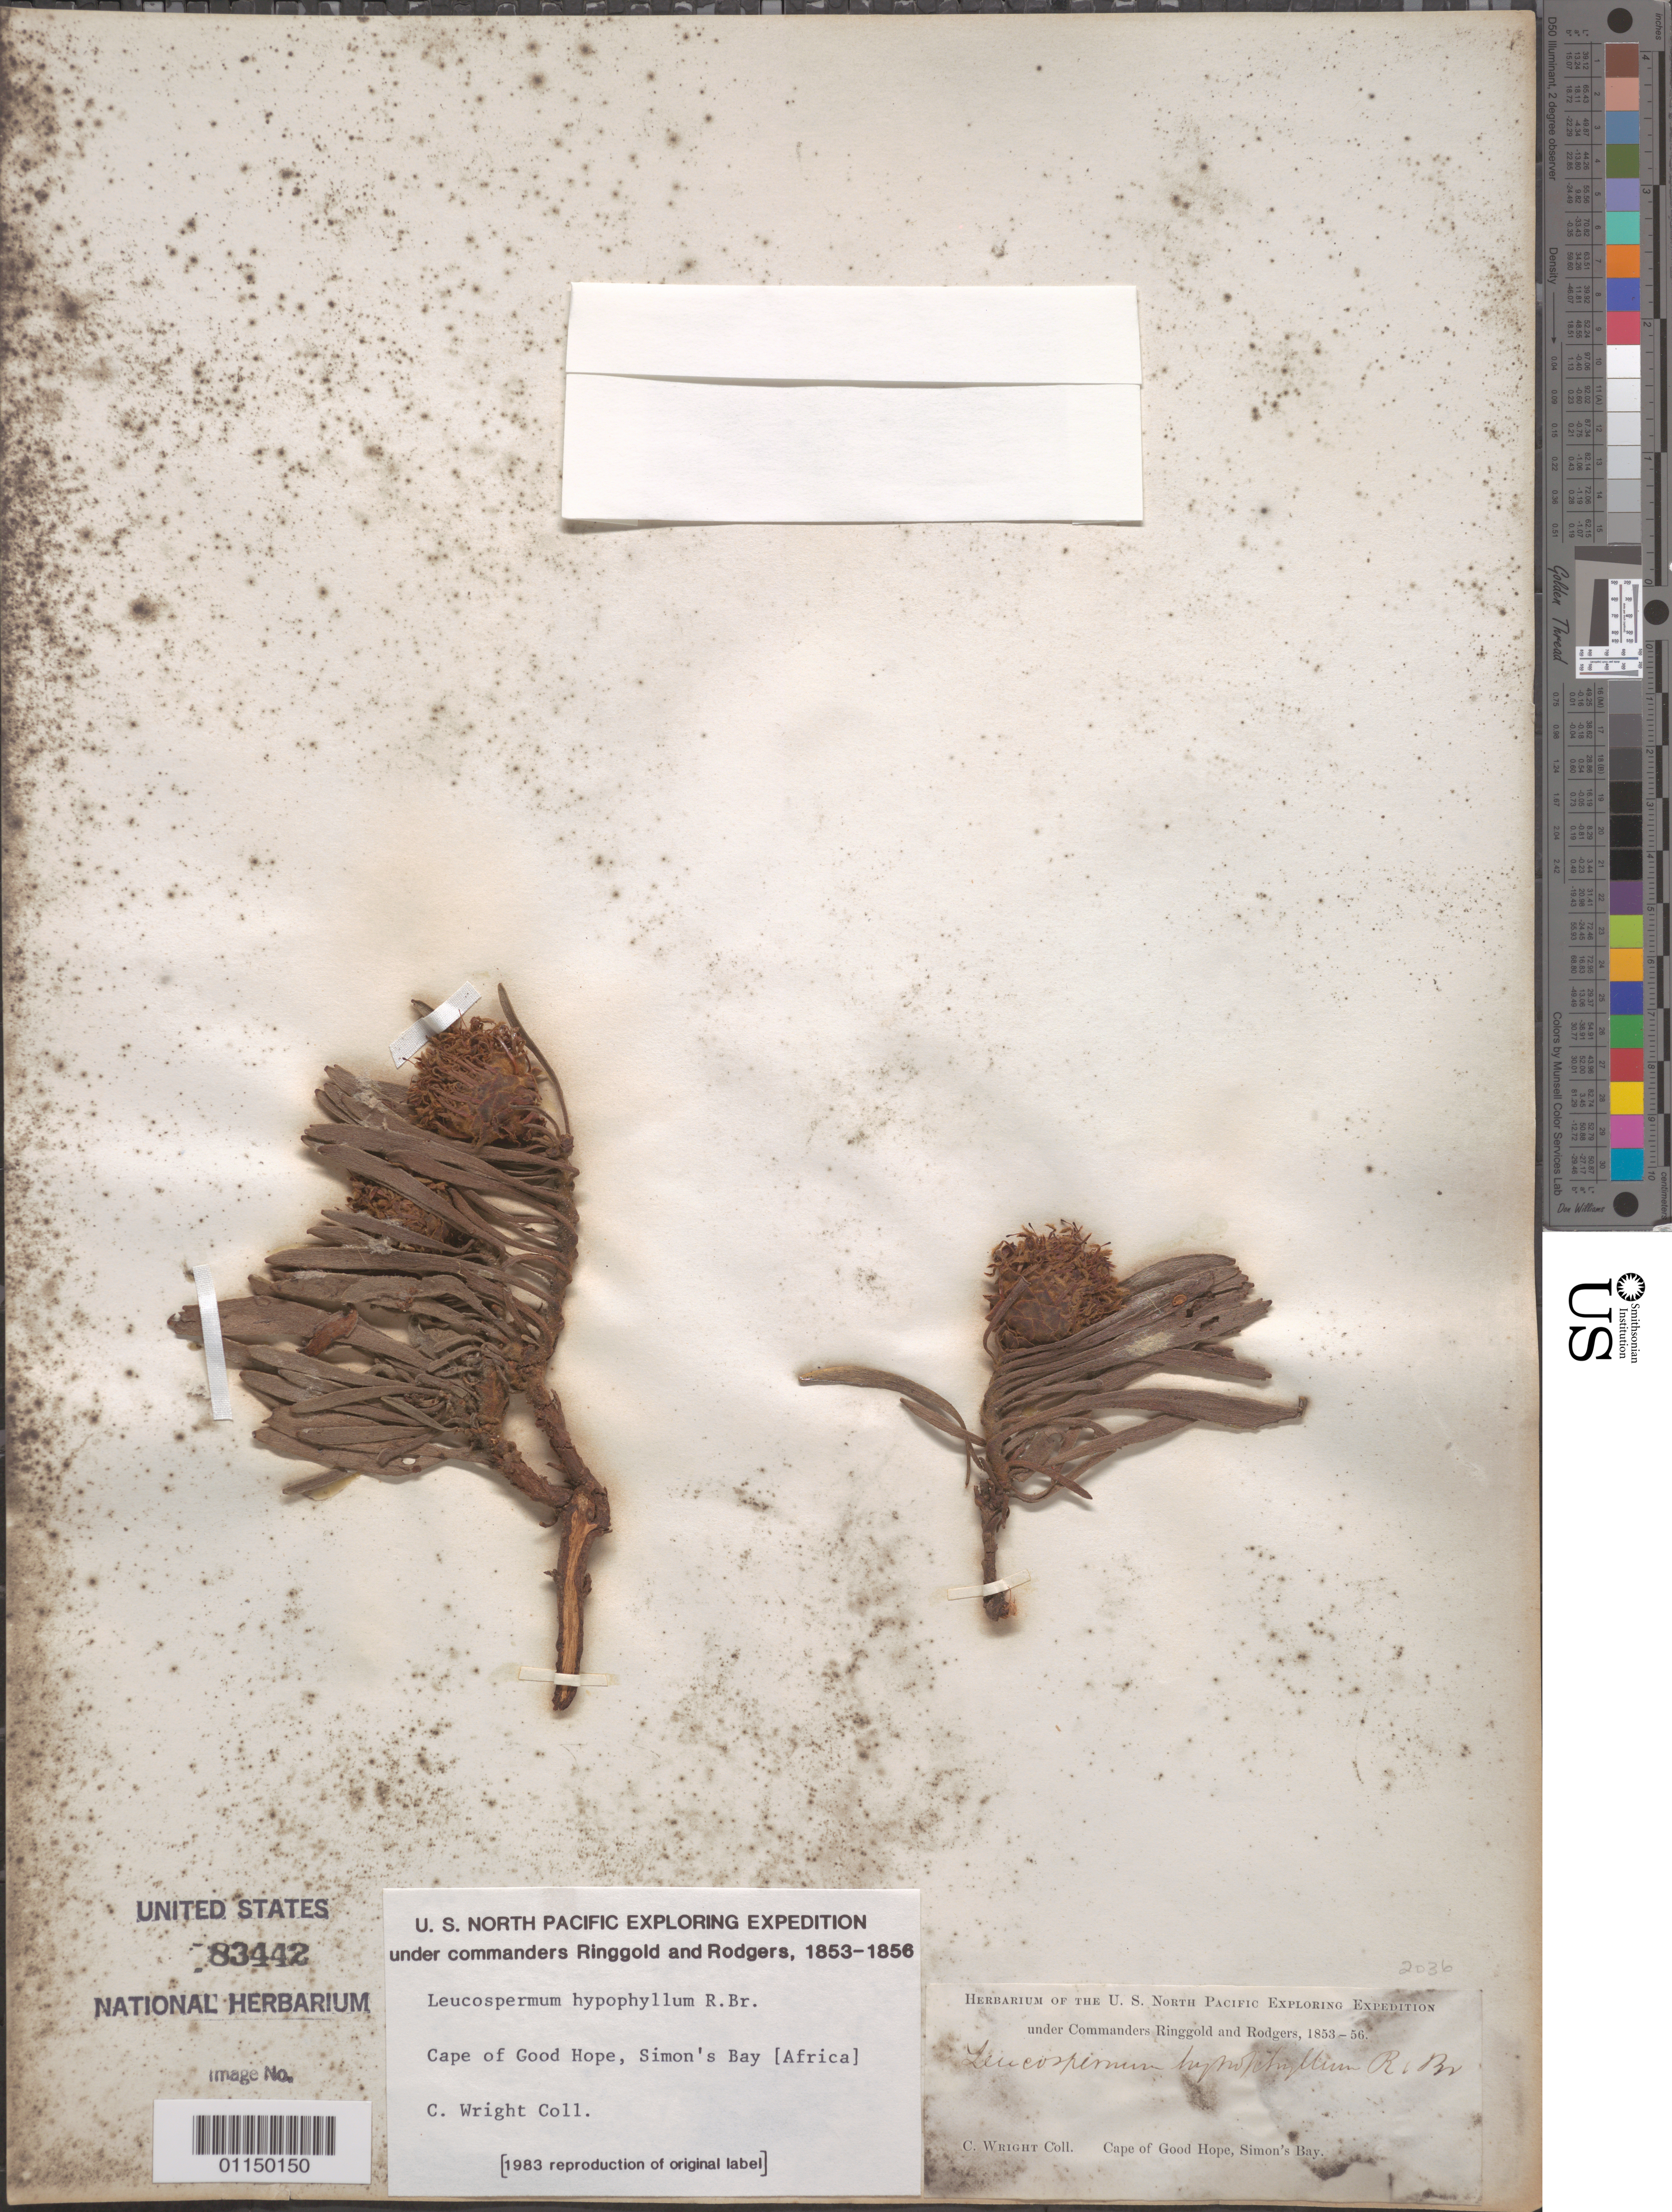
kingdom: Plantae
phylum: Tracheophyta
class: Magnoliopsida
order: Proteales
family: Proteaceae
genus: Leucospermum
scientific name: Leucospermum hypophyllum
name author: R. Br.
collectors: C. Wright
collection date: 1853/1856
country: South Africa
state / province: Western Cape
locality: Cape of Good Hope, Simon's Bay.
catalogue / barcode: US 83442